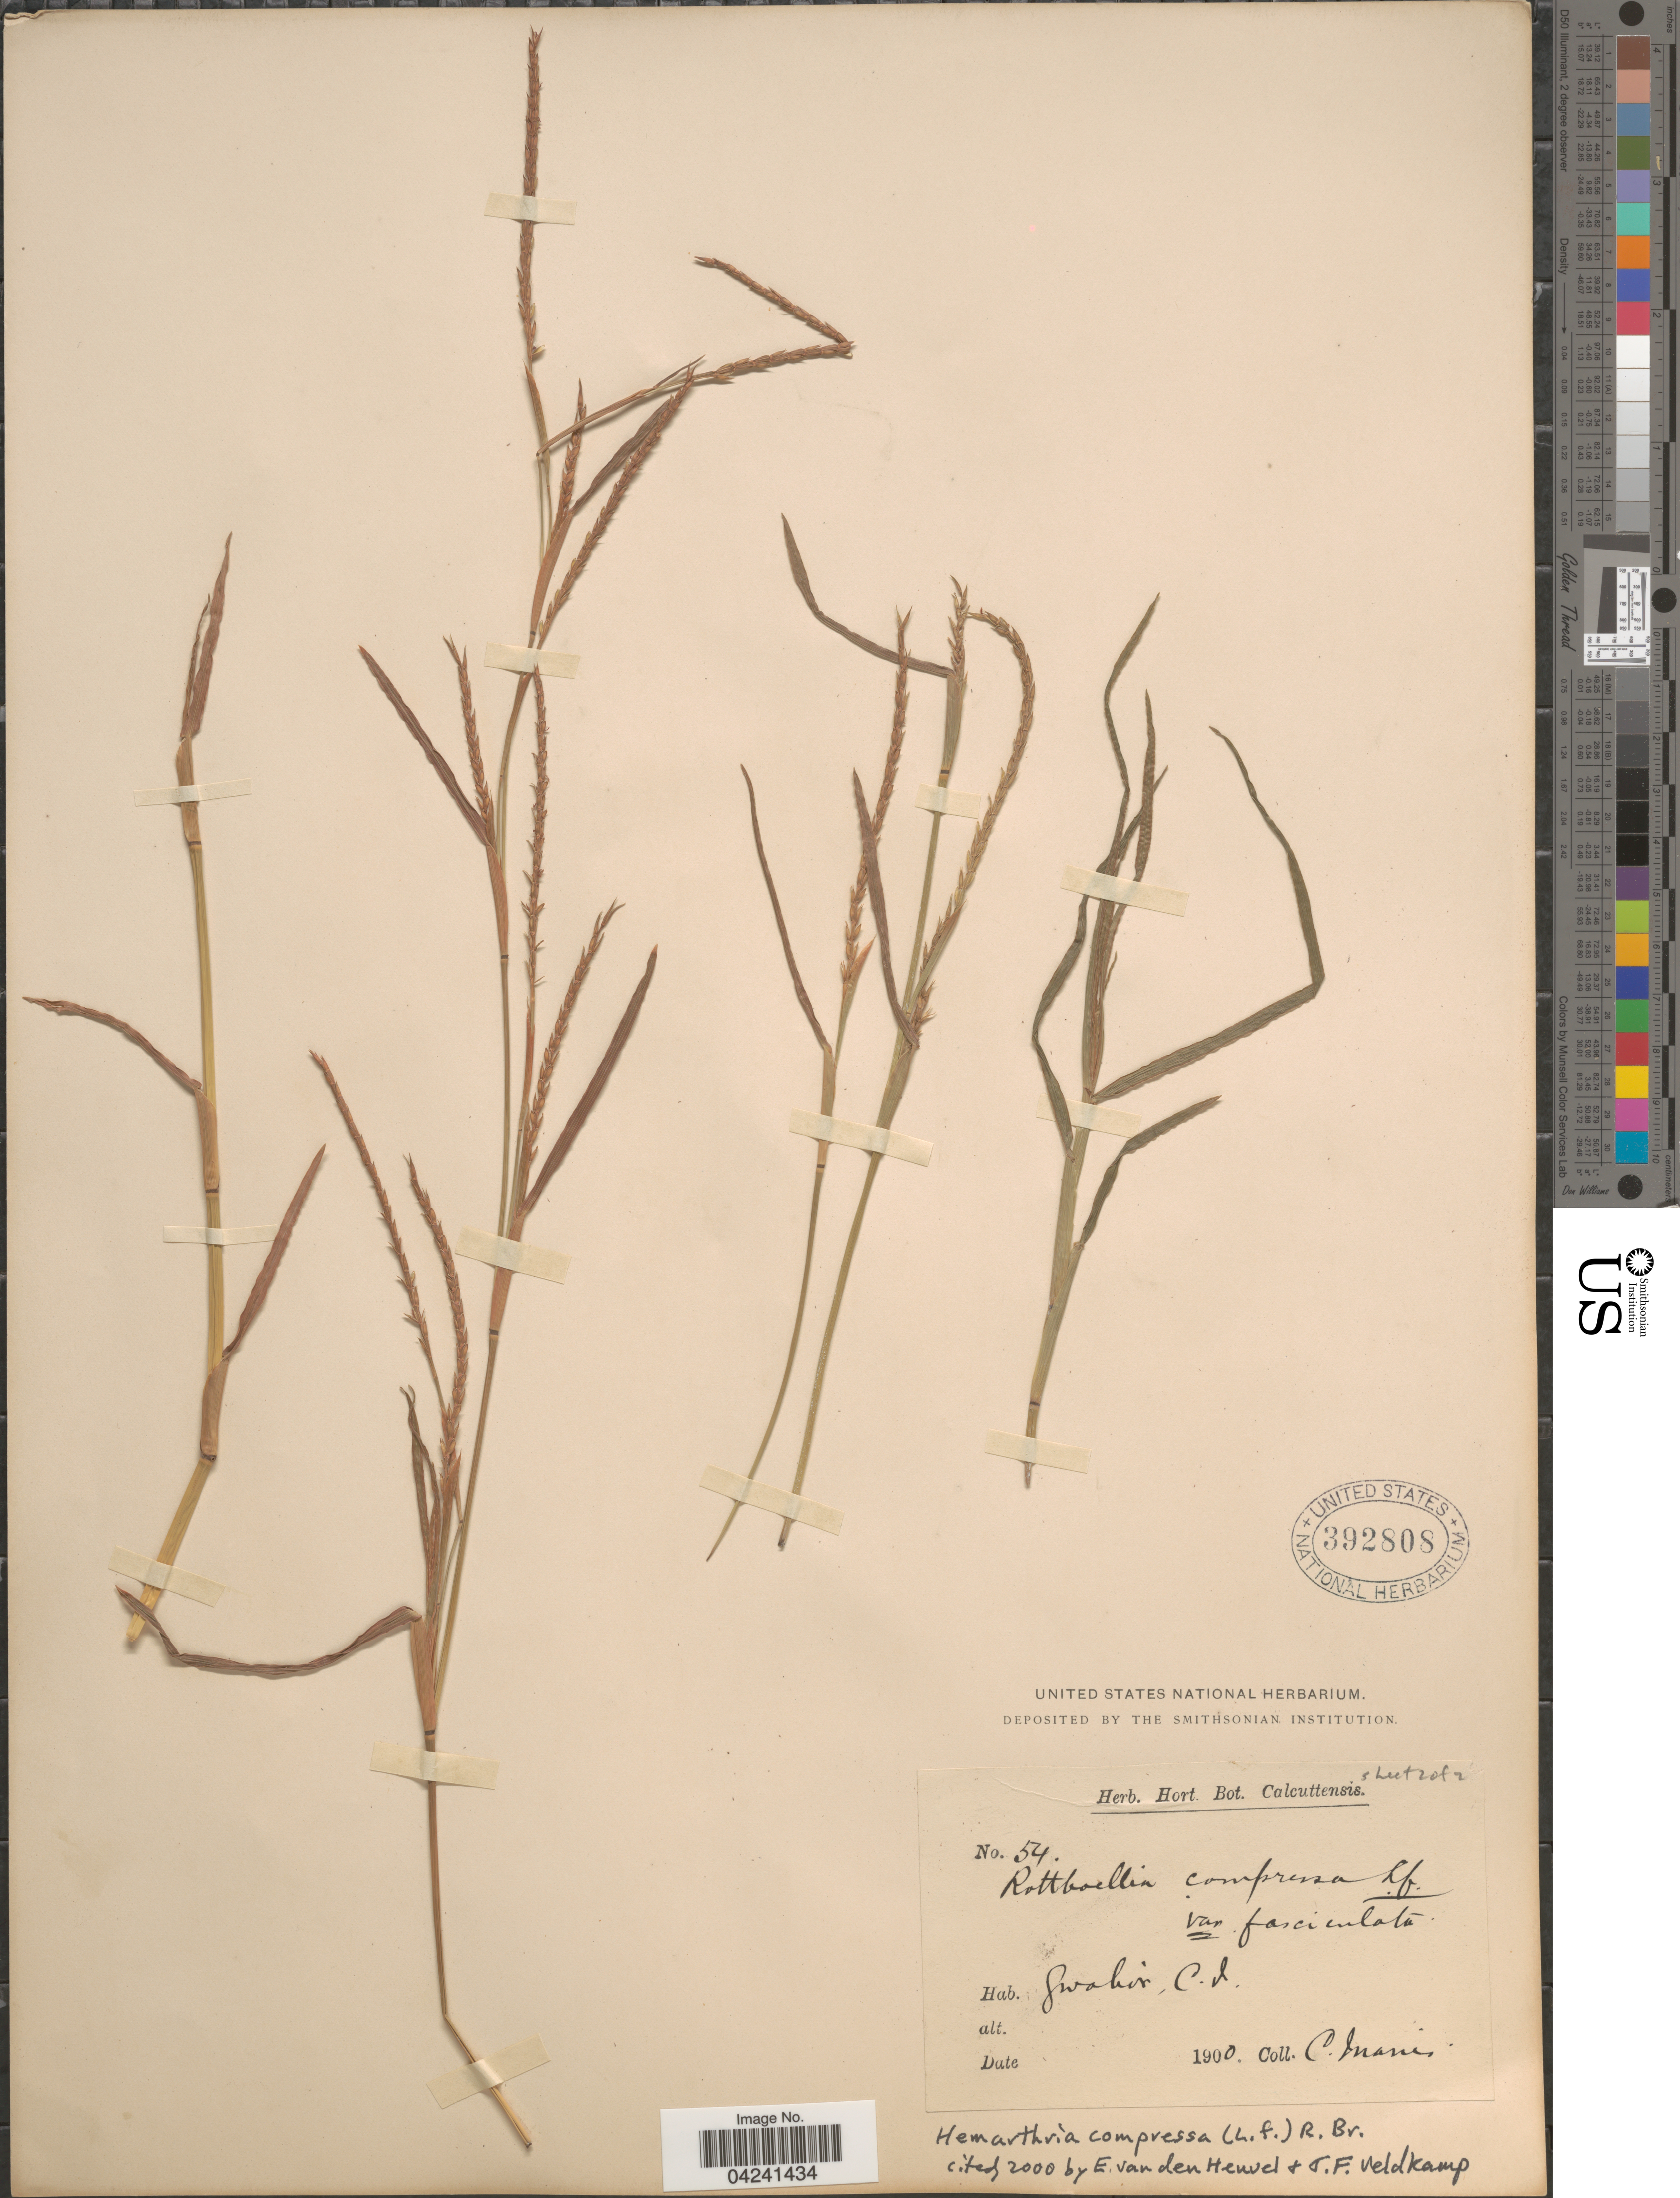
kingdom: Plantae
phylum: Tracheophyta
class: Liliopsida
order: Poales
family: Poaceae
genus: Hemarthria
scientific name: Hemarthria compressa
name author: (L.) R. Br.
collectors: C. Maries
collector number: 54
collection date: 1900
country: India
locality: Gwalior, C. I.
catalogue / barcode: US 392808